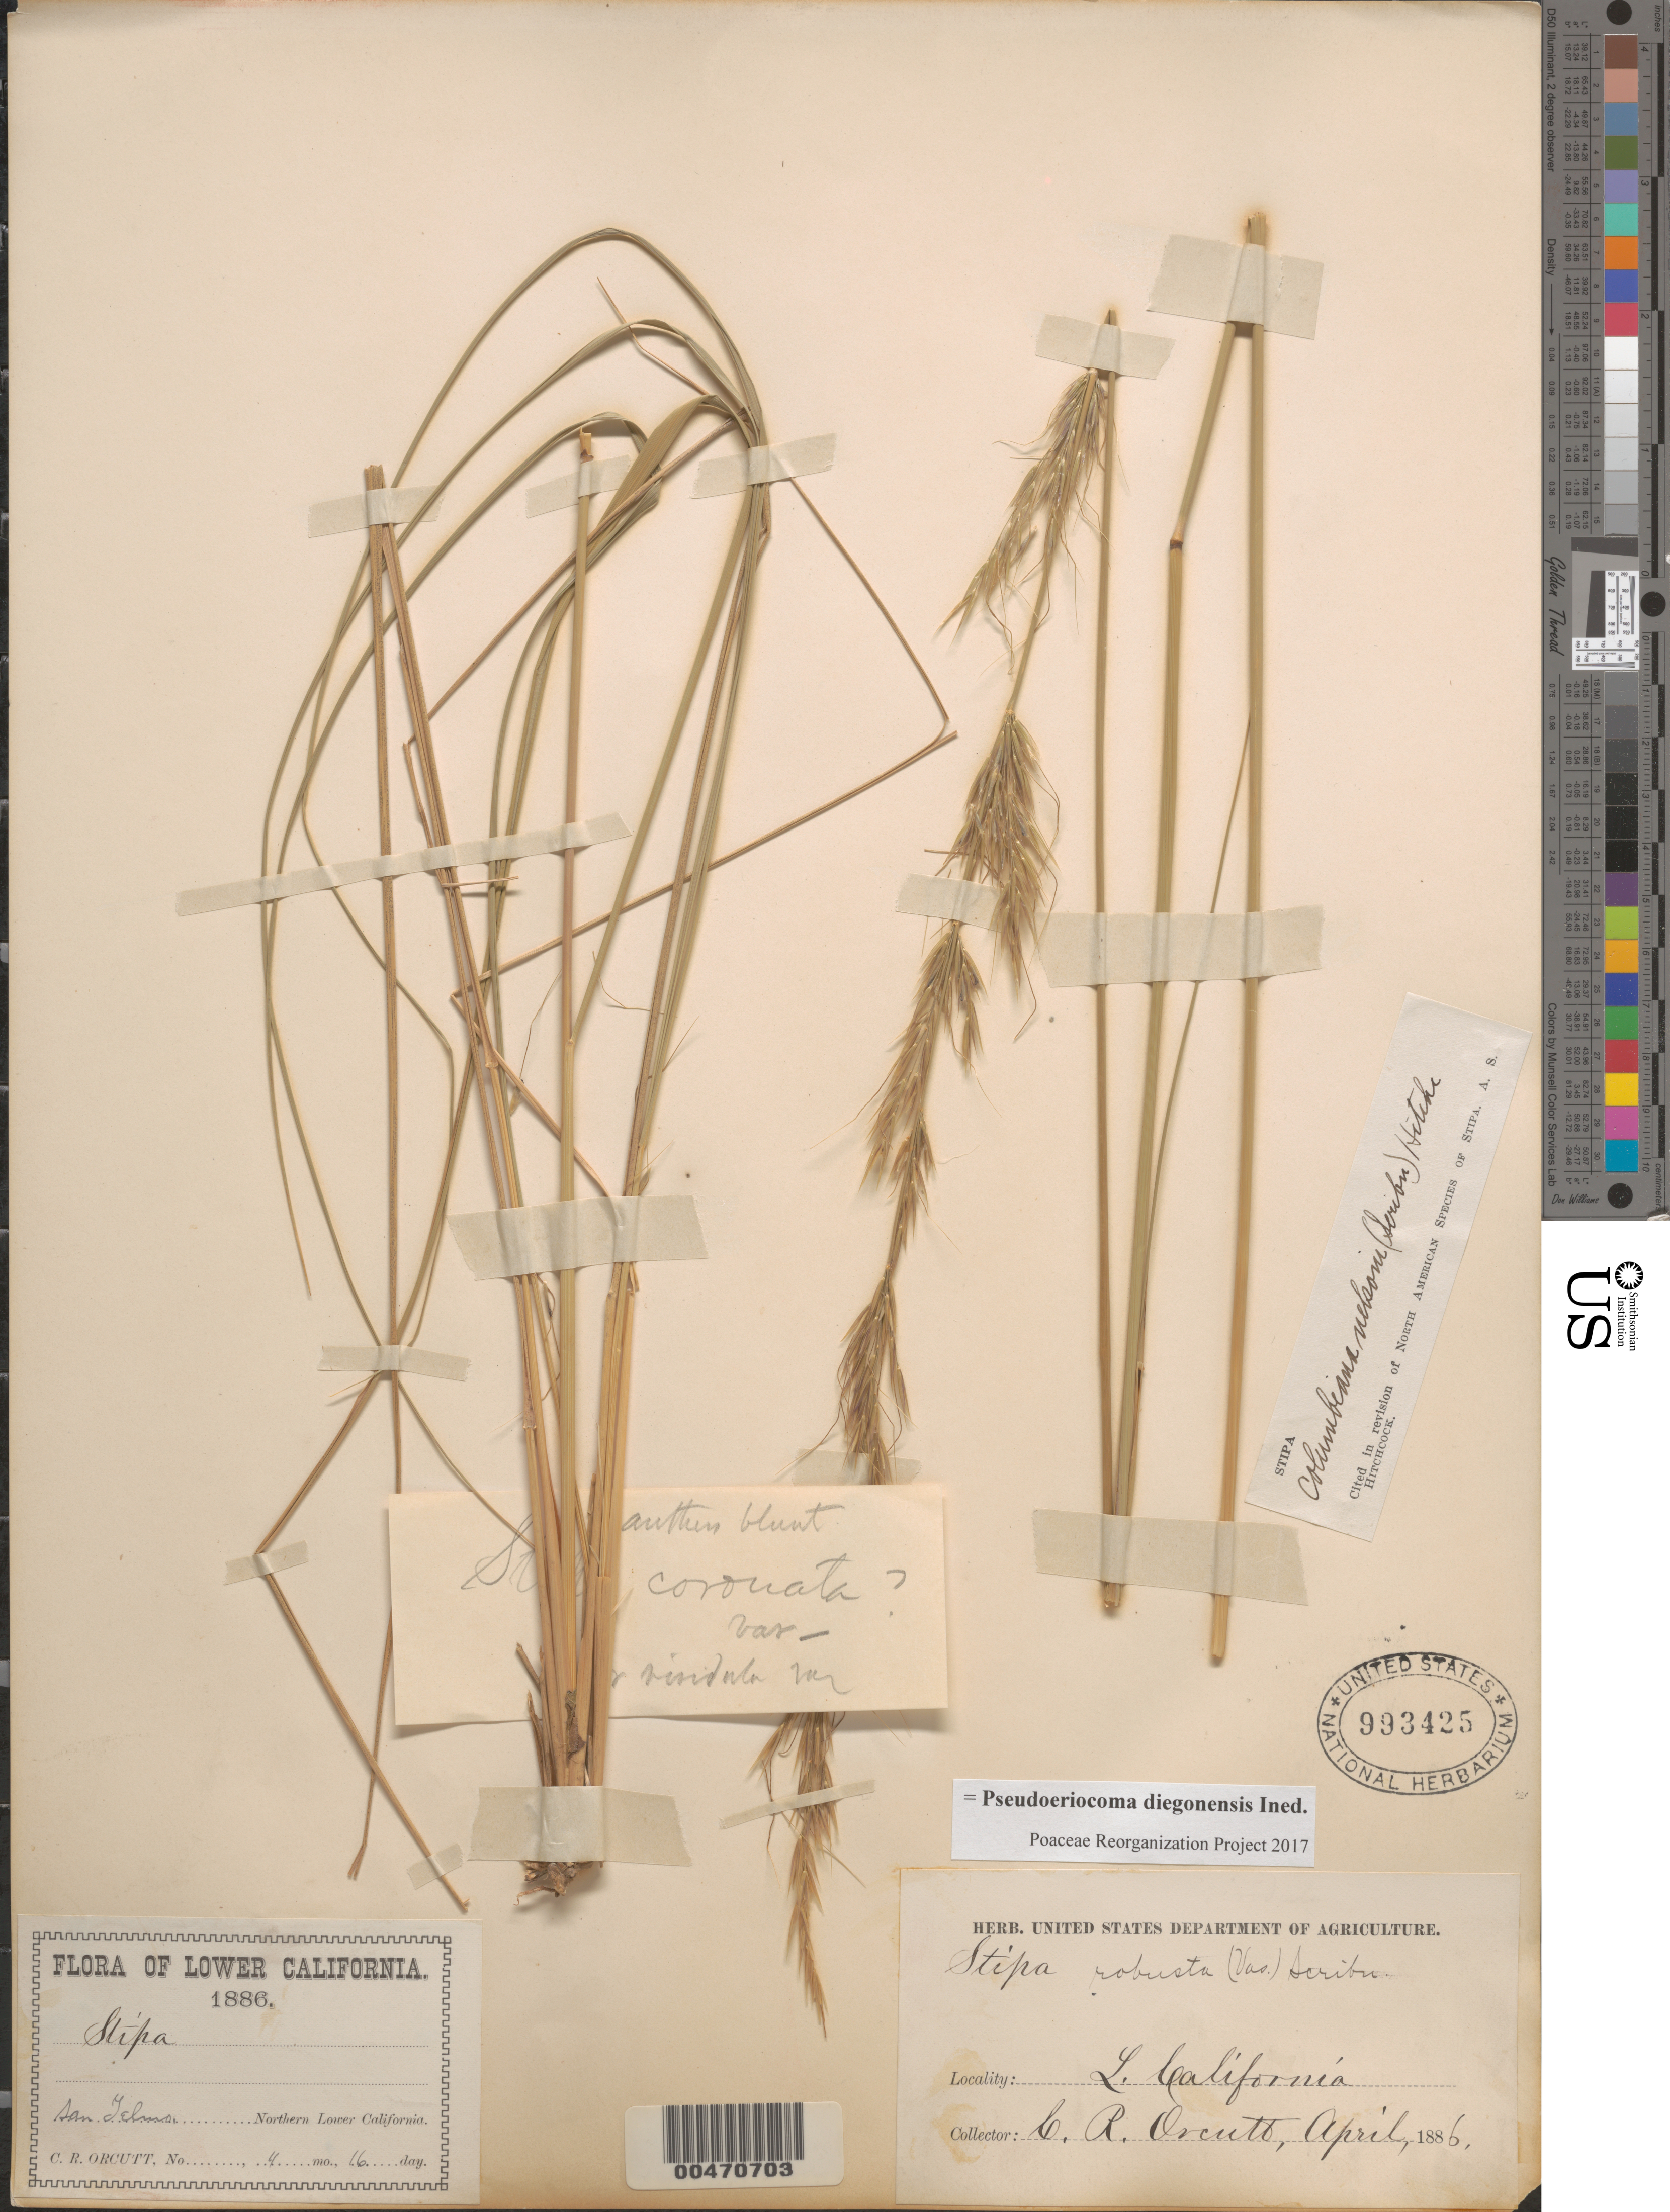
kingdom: Plantae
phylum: Tracheophyta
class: Liliopsida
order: Poales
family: Poaceae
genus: Pseudoeriocoma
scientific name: Pseudoeriocoma diegonensis ined.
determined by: Poaceae Reorganization Project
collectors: C. R. Orcutt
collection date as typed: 16 Apr 1886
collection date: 1886-04-16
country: Mexico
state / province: Baja California Norte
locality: San Telmo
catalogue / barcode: US 993425